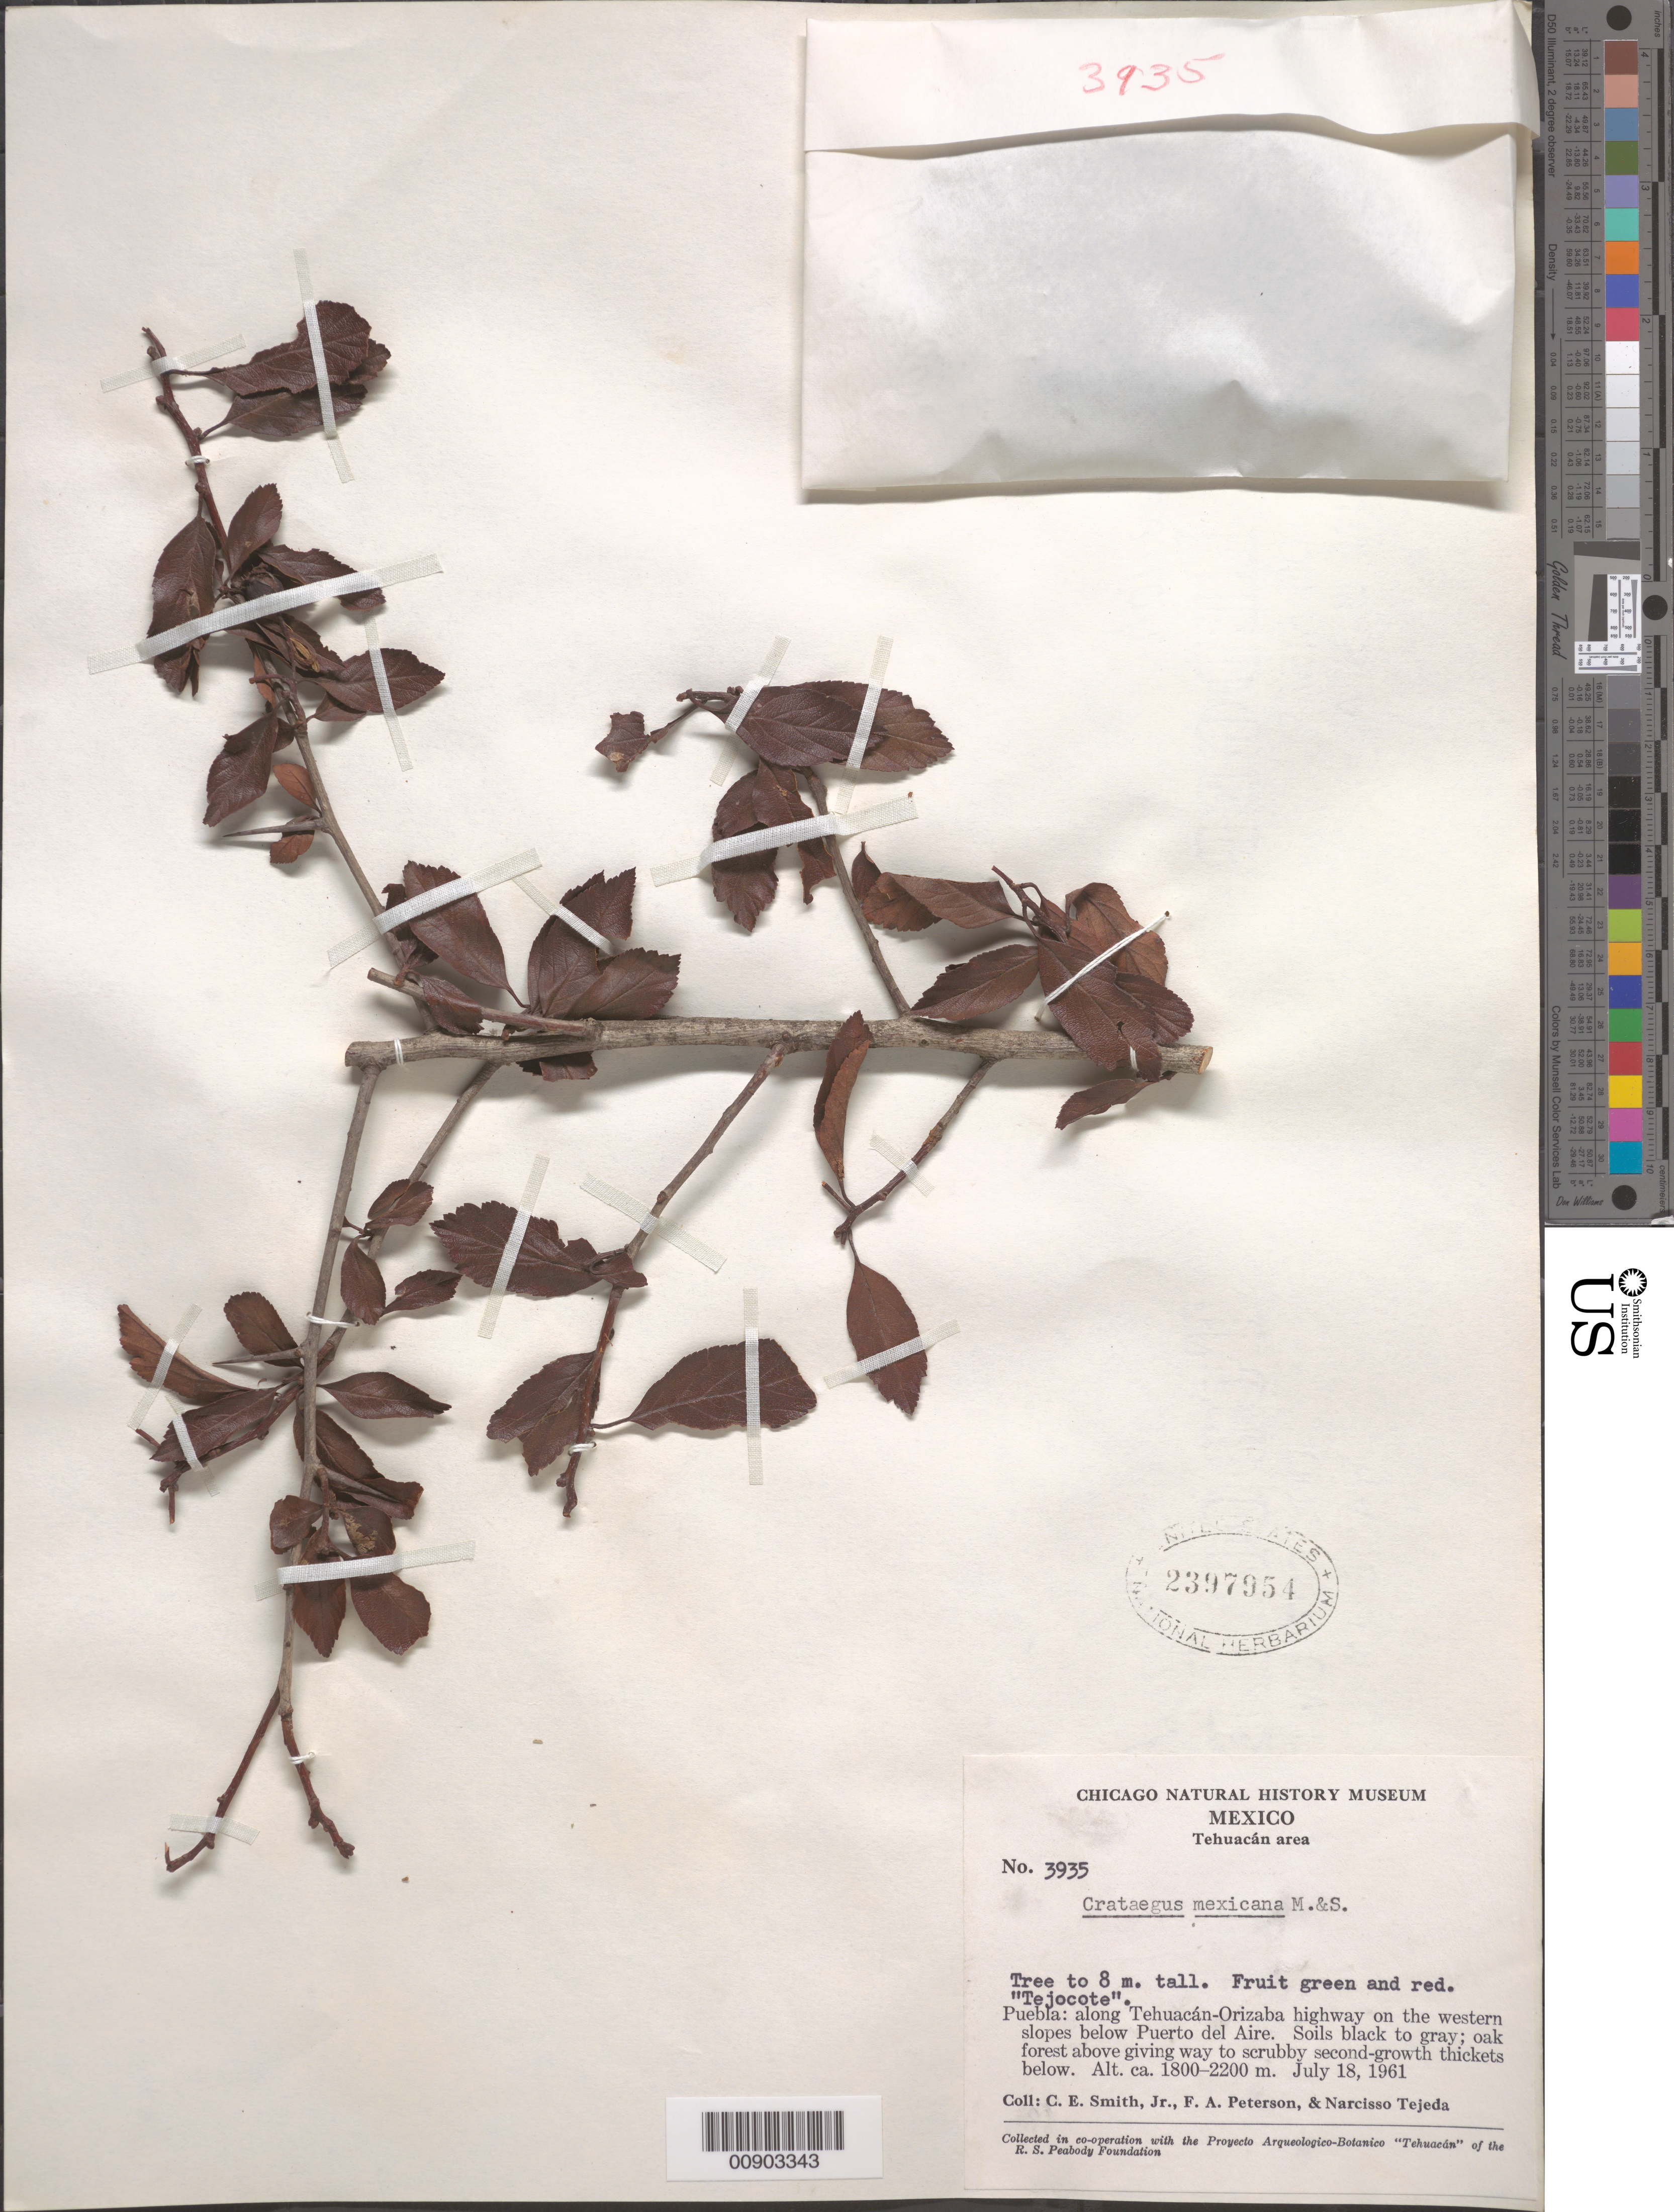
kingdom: Plantae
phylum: Tracheophyta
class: Magnoliopsida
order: Rosales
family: Rosaceae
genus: Crataegus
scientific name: Crataegus mexicana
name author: Moc. & Sessé ex DC.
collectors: C. E. Smith Jr., F. A. Peterson & N. Tejeda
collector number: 3935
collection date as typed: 18 Jul 1961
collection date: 1961-07-18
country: Mexico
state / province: Puebla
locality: Along Tehuacán-Orizaba highway on the western slopes below Puerto del Aire. Puebla.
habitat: Soils black to gray; oak forest above giving way to scrubby second-growth thickets below.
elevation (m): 2200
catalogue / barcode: US 2397954